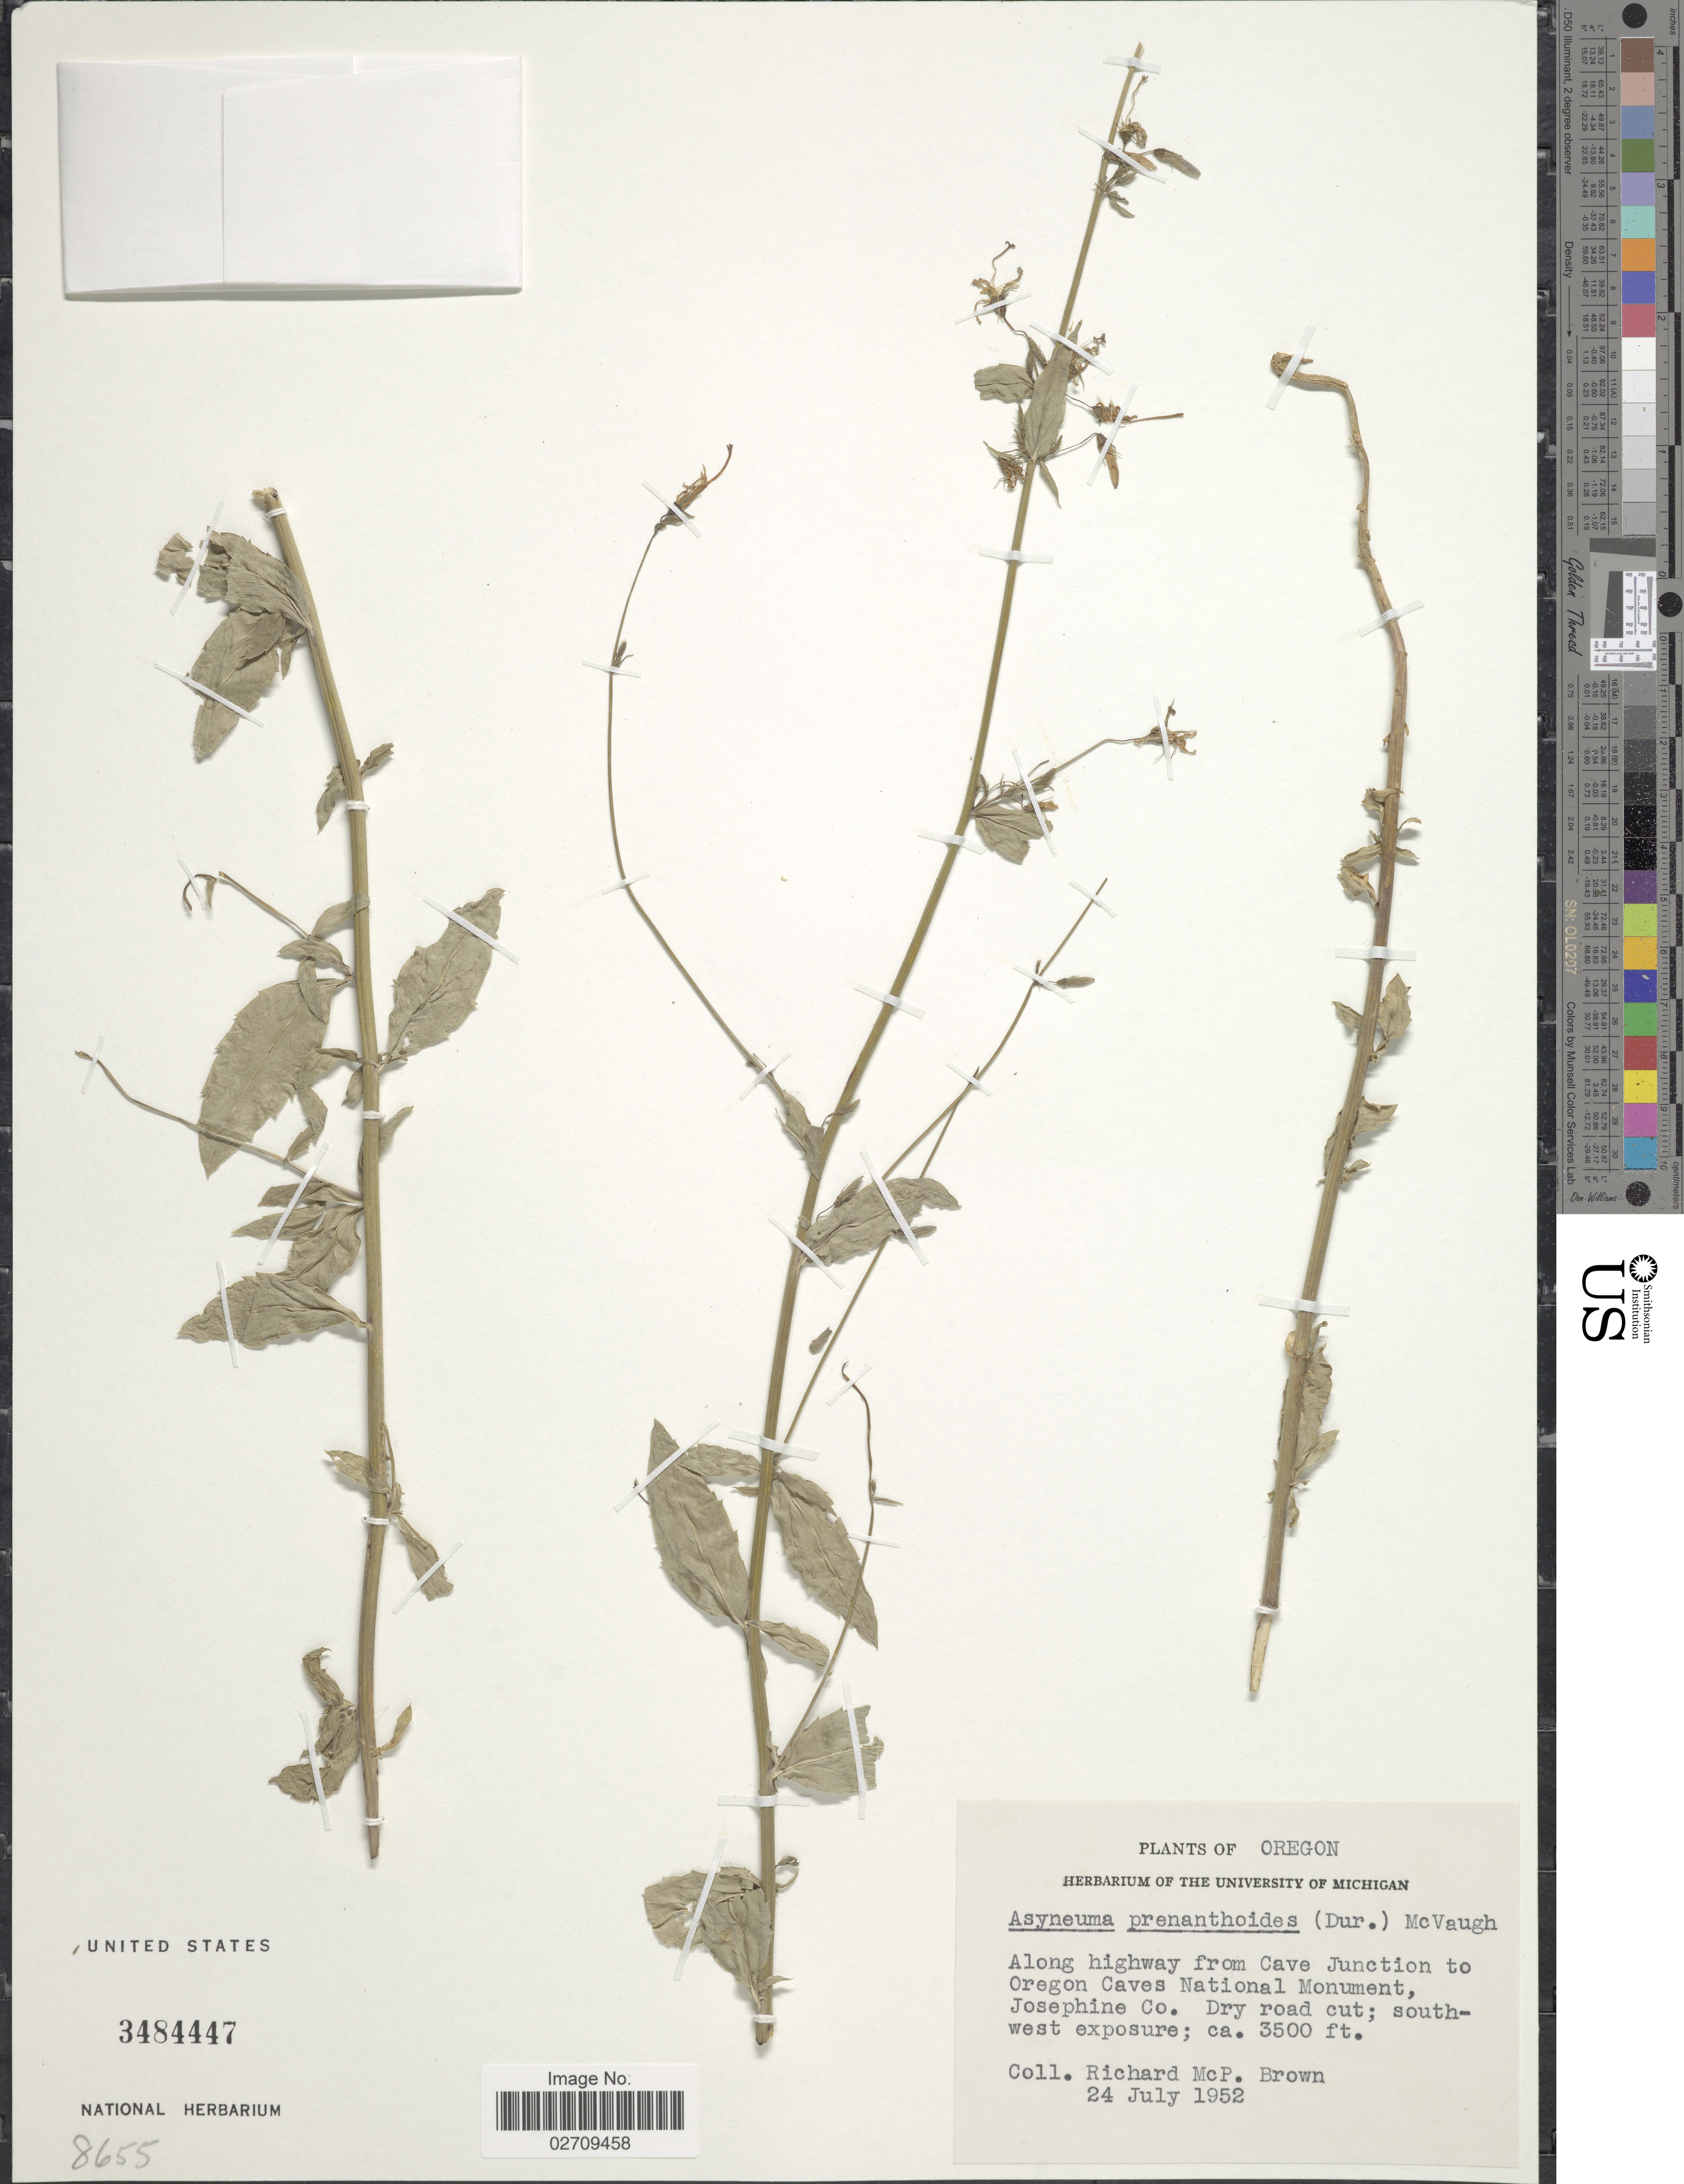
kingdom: Plantae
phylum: Tracheophyta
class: Magnoliopsida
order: Asterales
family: Campanulaceae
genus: Asyneuma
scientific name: Asyneuma prenanthoides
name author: (Durieu) McVaugh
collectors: R. M. Brown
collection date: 1952-07-24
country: United States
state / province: Oregon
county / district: Josephine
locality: Along highway from cave Junction to Oregon Caves National Monument, Josephine Co.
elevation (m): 1067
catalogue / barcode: US 3484447